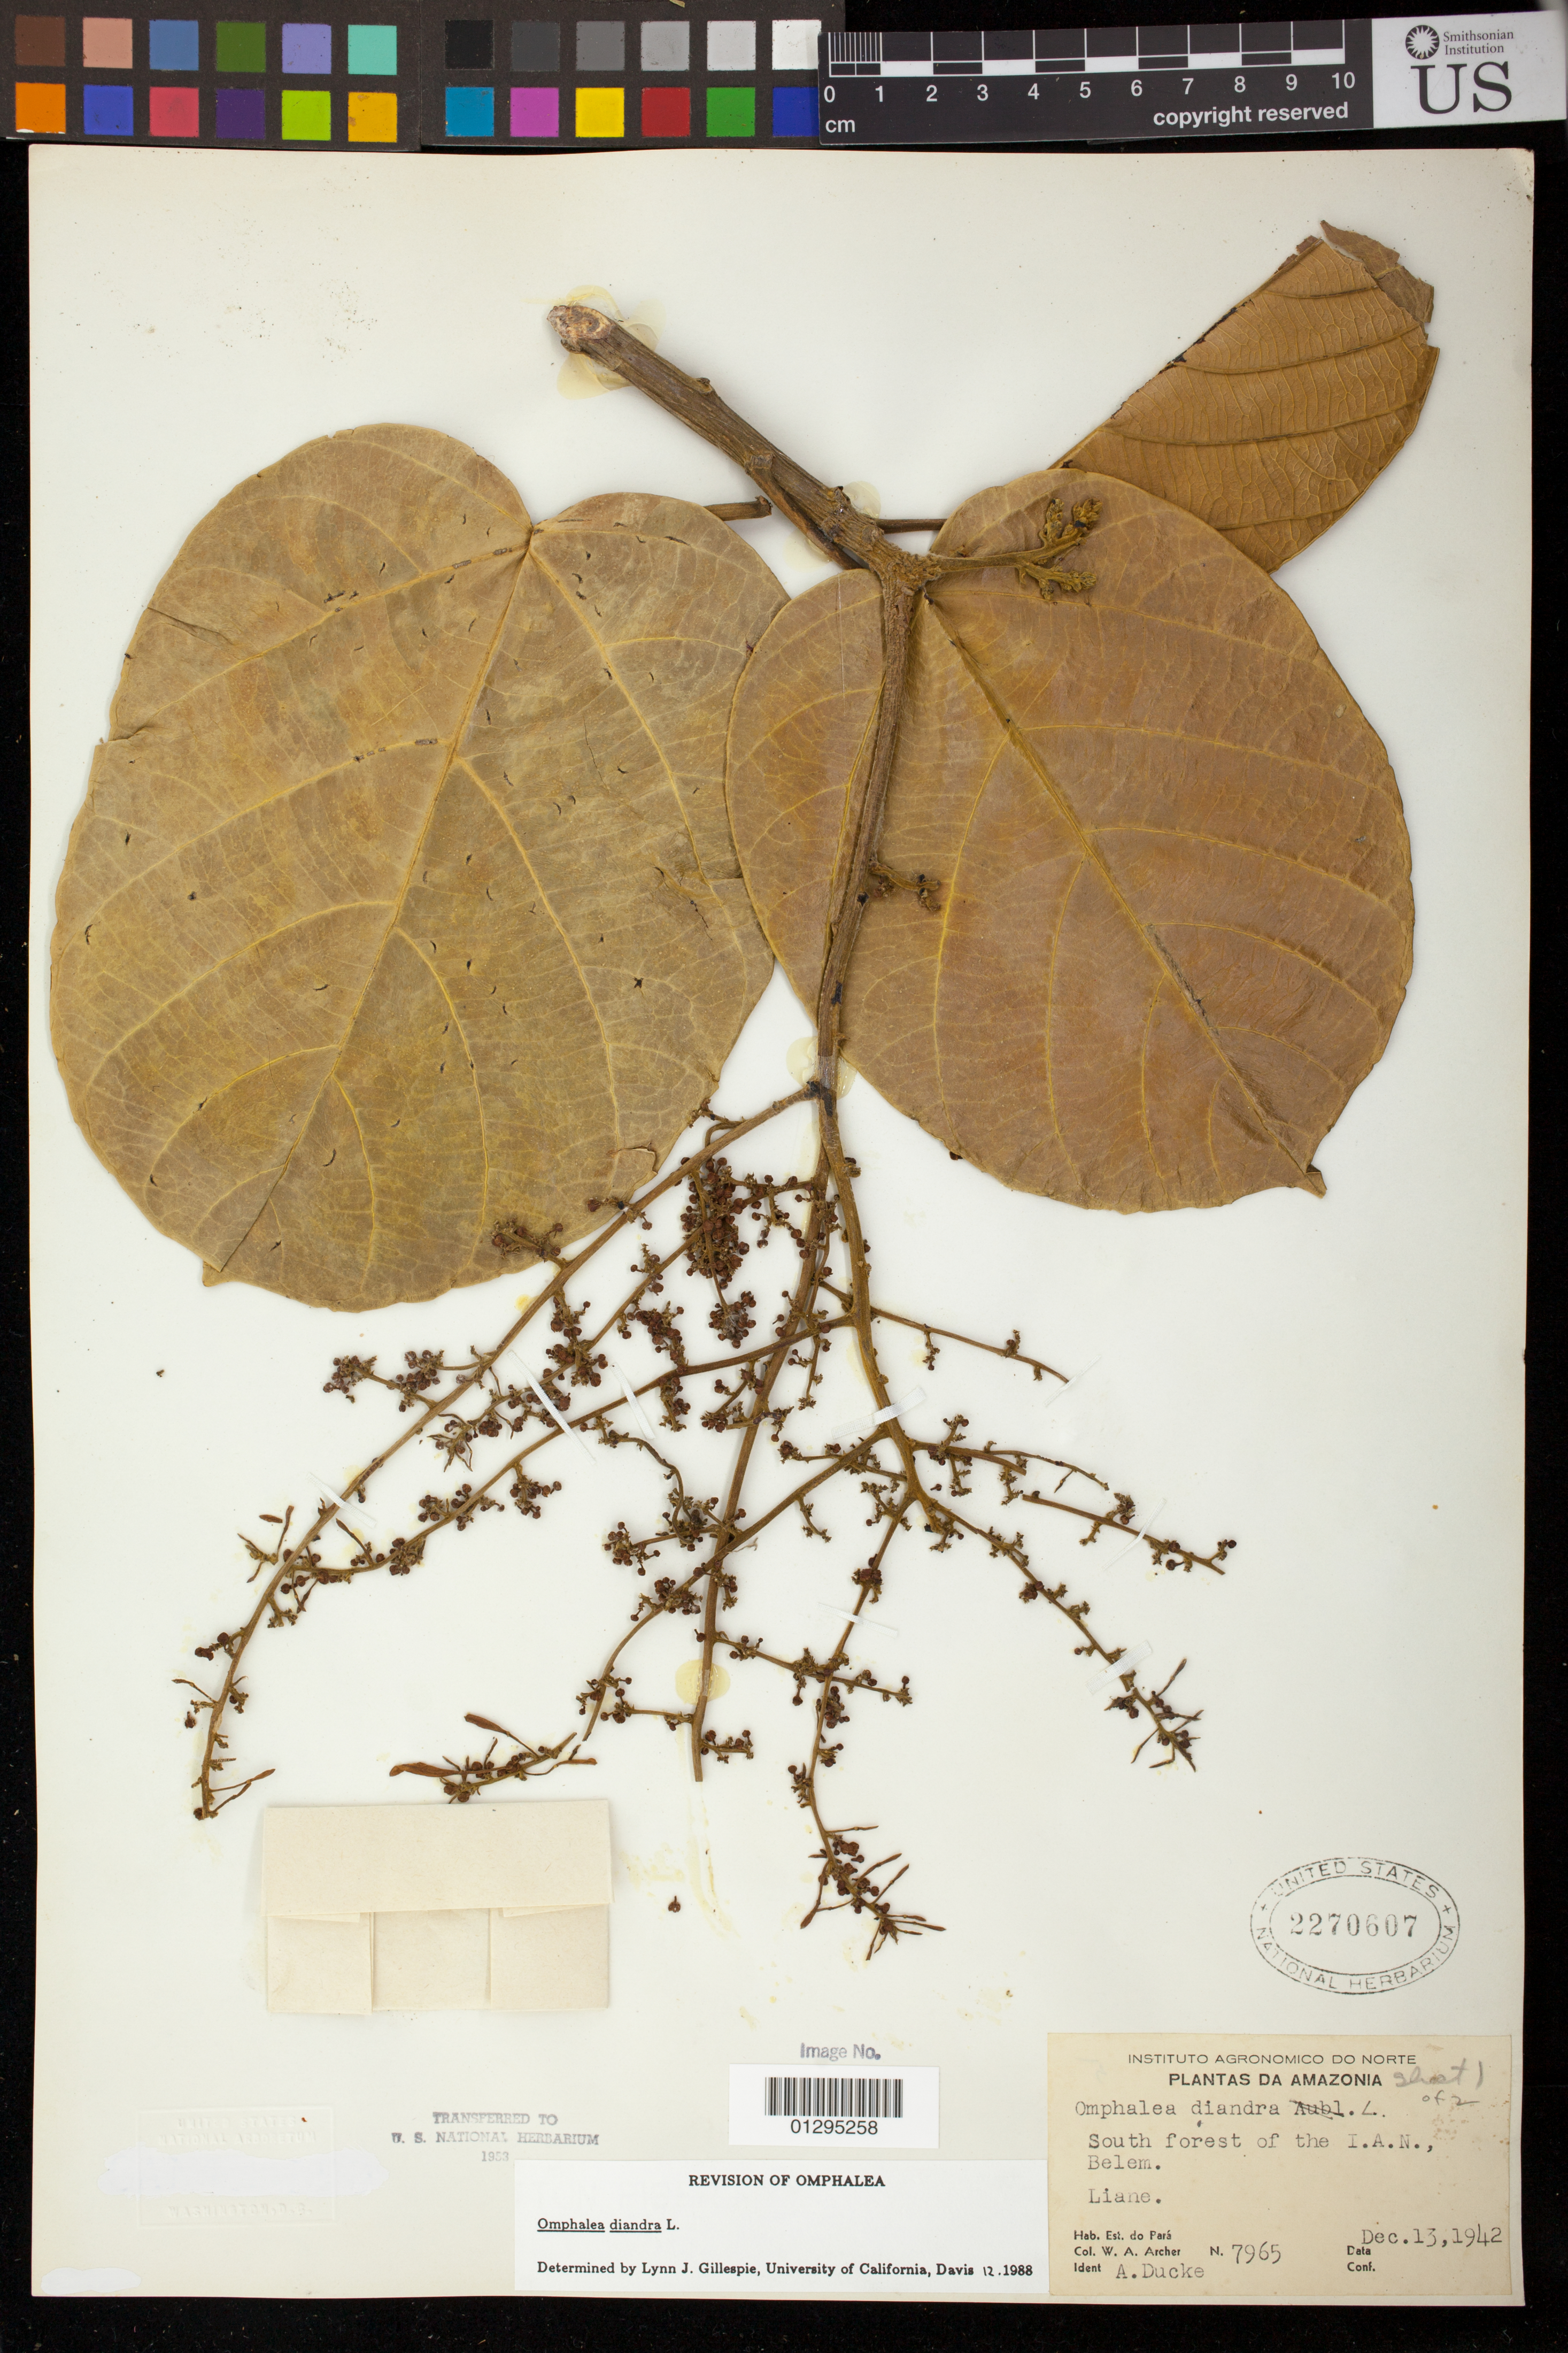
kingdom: Plantae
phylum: Tracheophyta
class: Magnoliopsida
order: Malpighiales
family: Euphorbiaceae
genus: Omphalea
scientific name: Omphalea diandra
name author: L.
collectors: W. A. Archer & A. Ducke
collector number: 7965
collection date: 1942-12-13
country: Brazil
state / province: Pará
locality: South Forest of the I.A.N., Belem.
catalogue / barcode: US 2270607